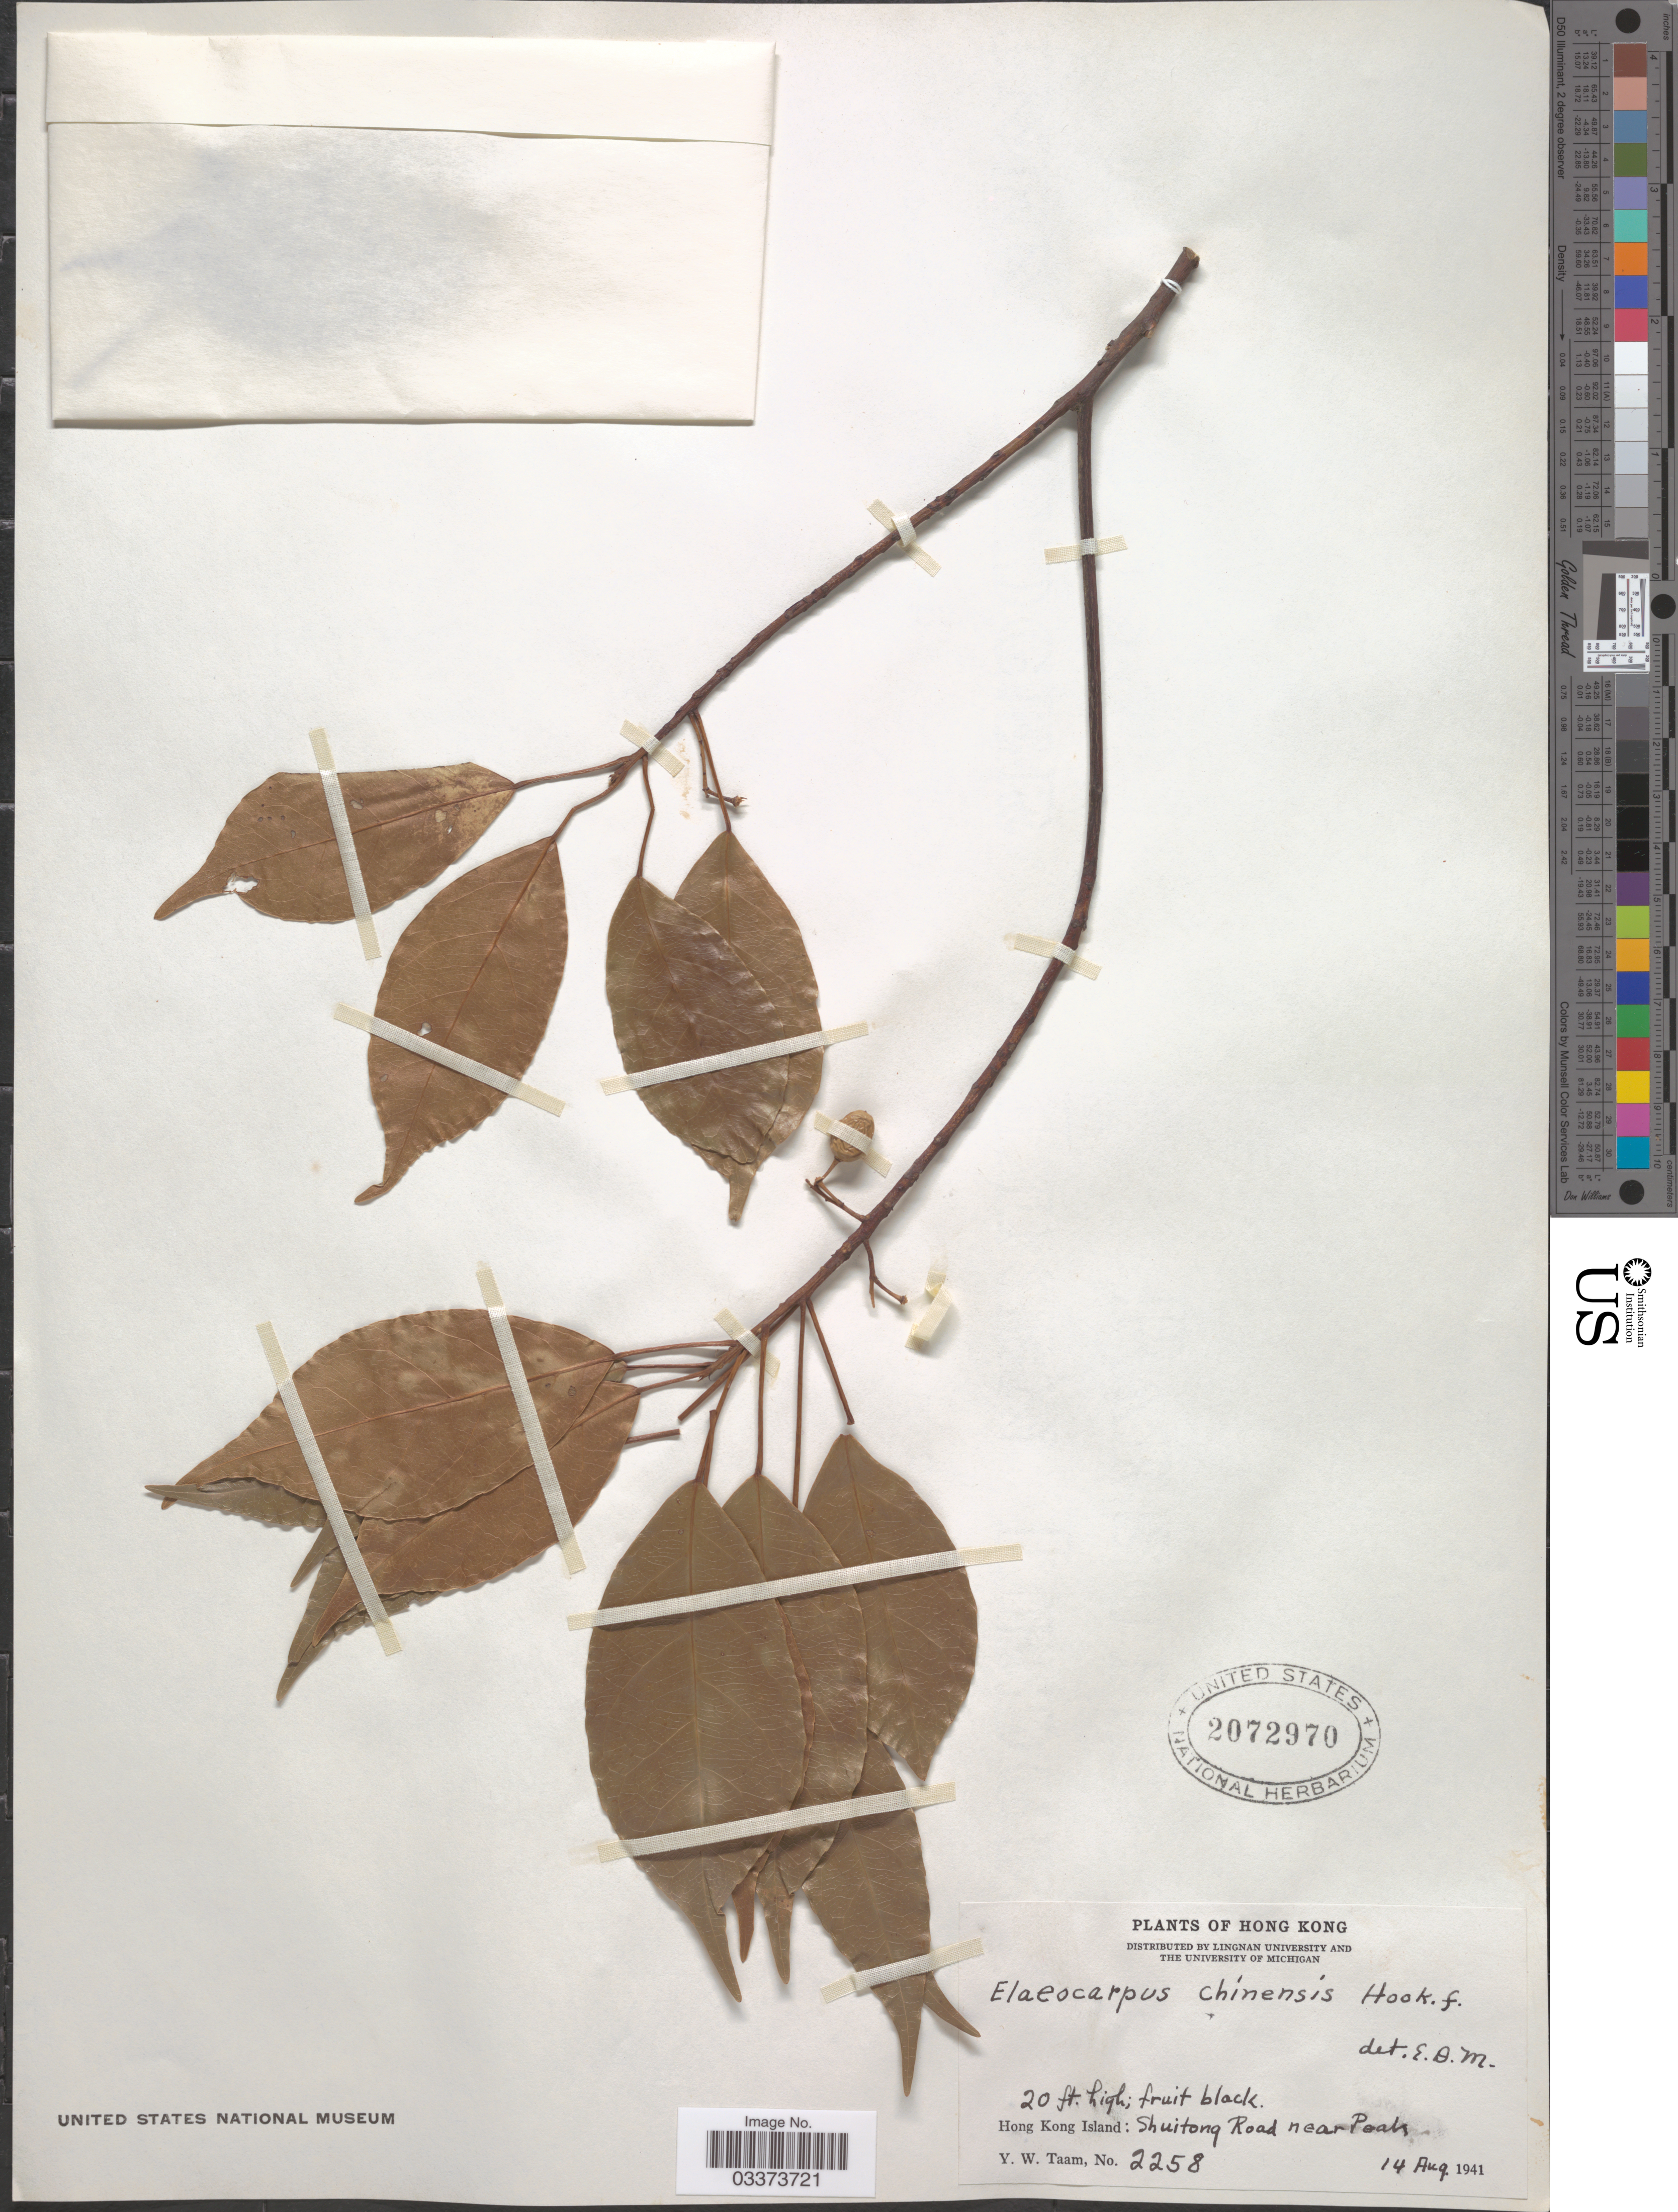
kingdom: Plantae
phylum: Tracheophyta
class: Magnoliopsida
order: Oxalidales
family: Elaeocarpaceae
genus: Elaeocarpus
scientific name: Elaeocarpus chinensis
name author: (A. Gray & Ch) Hook. f.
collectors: Y. W. Taam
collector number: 2258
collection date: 1941-08-14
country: China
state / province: Hong Kong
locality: Hong Kong Island: Shuitong Road near Peak.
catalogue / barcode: US 2072970